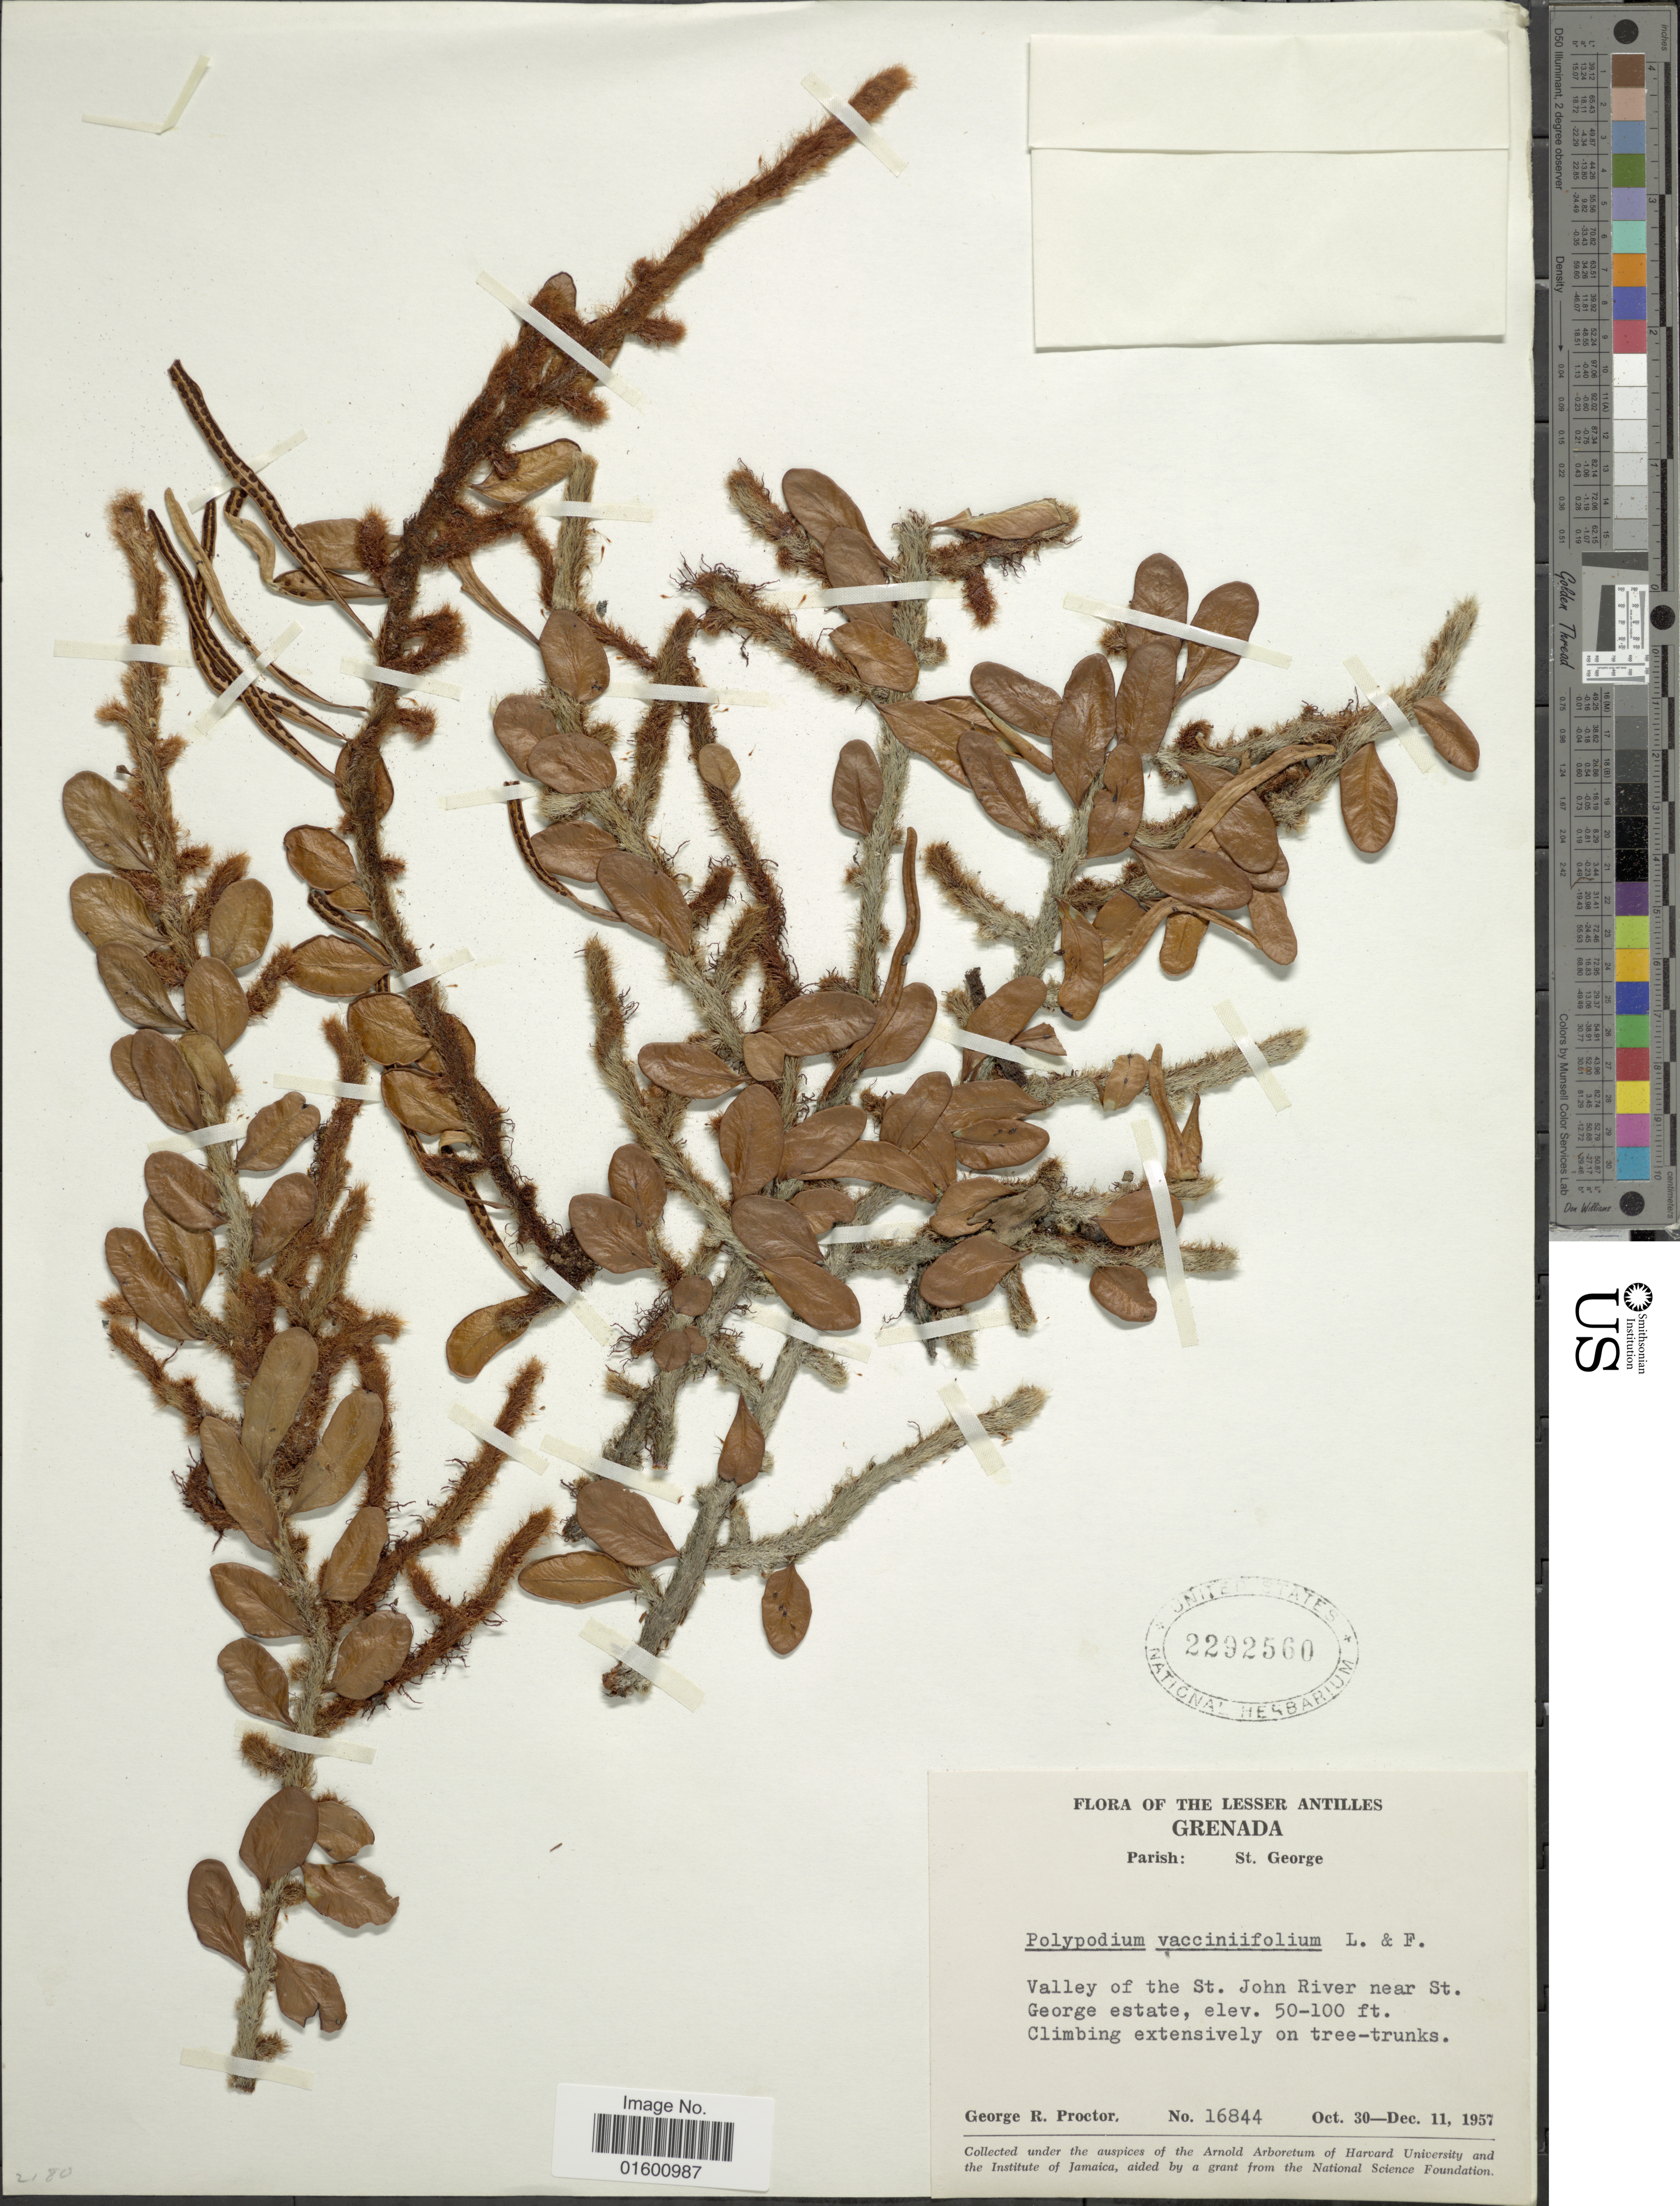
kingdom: Plantae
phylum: Tracheophyta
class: Polypodiopsida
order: Polypodiales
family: Polypodiaceae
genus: Microgramma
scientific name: Microgramma vaccinifolia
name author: (Langsd. & Fisch.) Copel.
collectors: G. Proctor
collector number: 16844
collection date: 1957-10-30/1957-12-11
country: Grenada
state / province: Saint George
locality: The Lesser Antilles, Valley of the St. Johm River near St. George estate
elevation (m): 15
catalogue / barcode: US 2292560